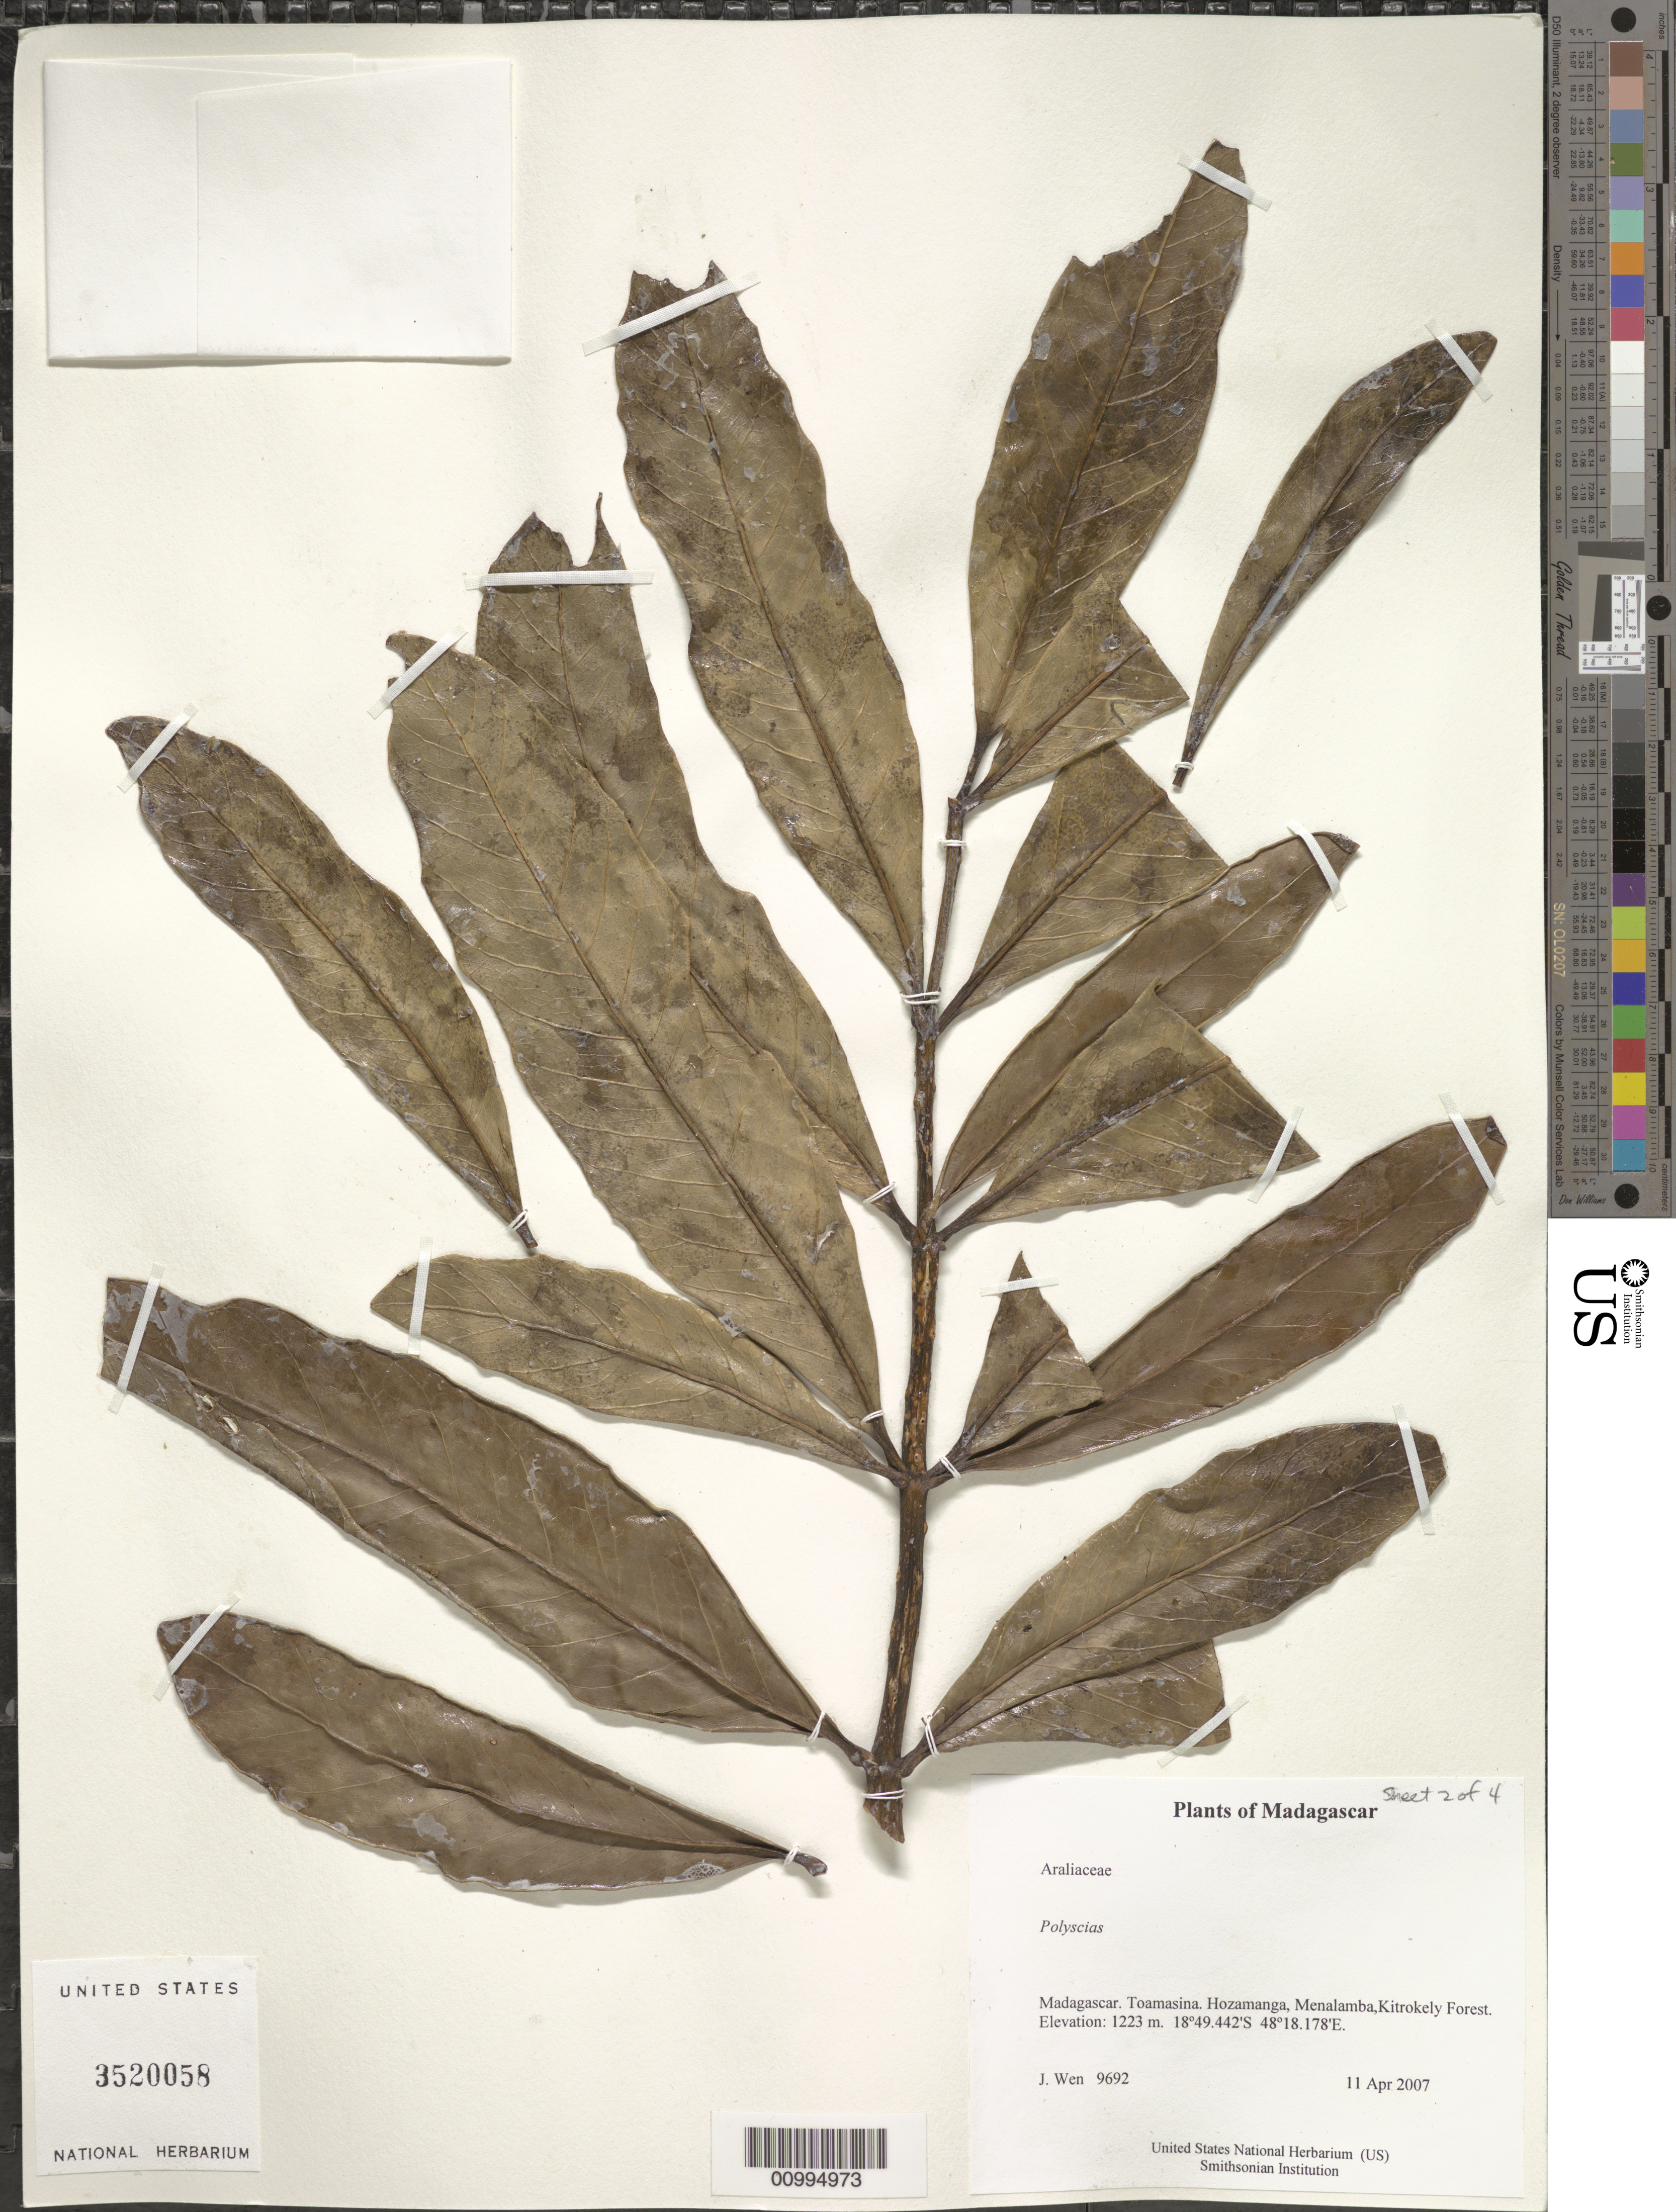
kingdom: Plantae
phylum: Tracheophyta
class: Magnoliopsida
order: Apiales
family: Araliaceae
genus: Polyscias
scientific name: Polyscias sp.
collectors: J. Wen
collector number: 9692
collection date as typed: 11 Apr 2007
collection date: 2007-04-11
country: Madagascar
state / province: Alaotra Mangoro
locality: Hozamanga, Menalamba, Kitrokely Forest.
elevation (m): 1223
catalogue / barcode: US 3520058